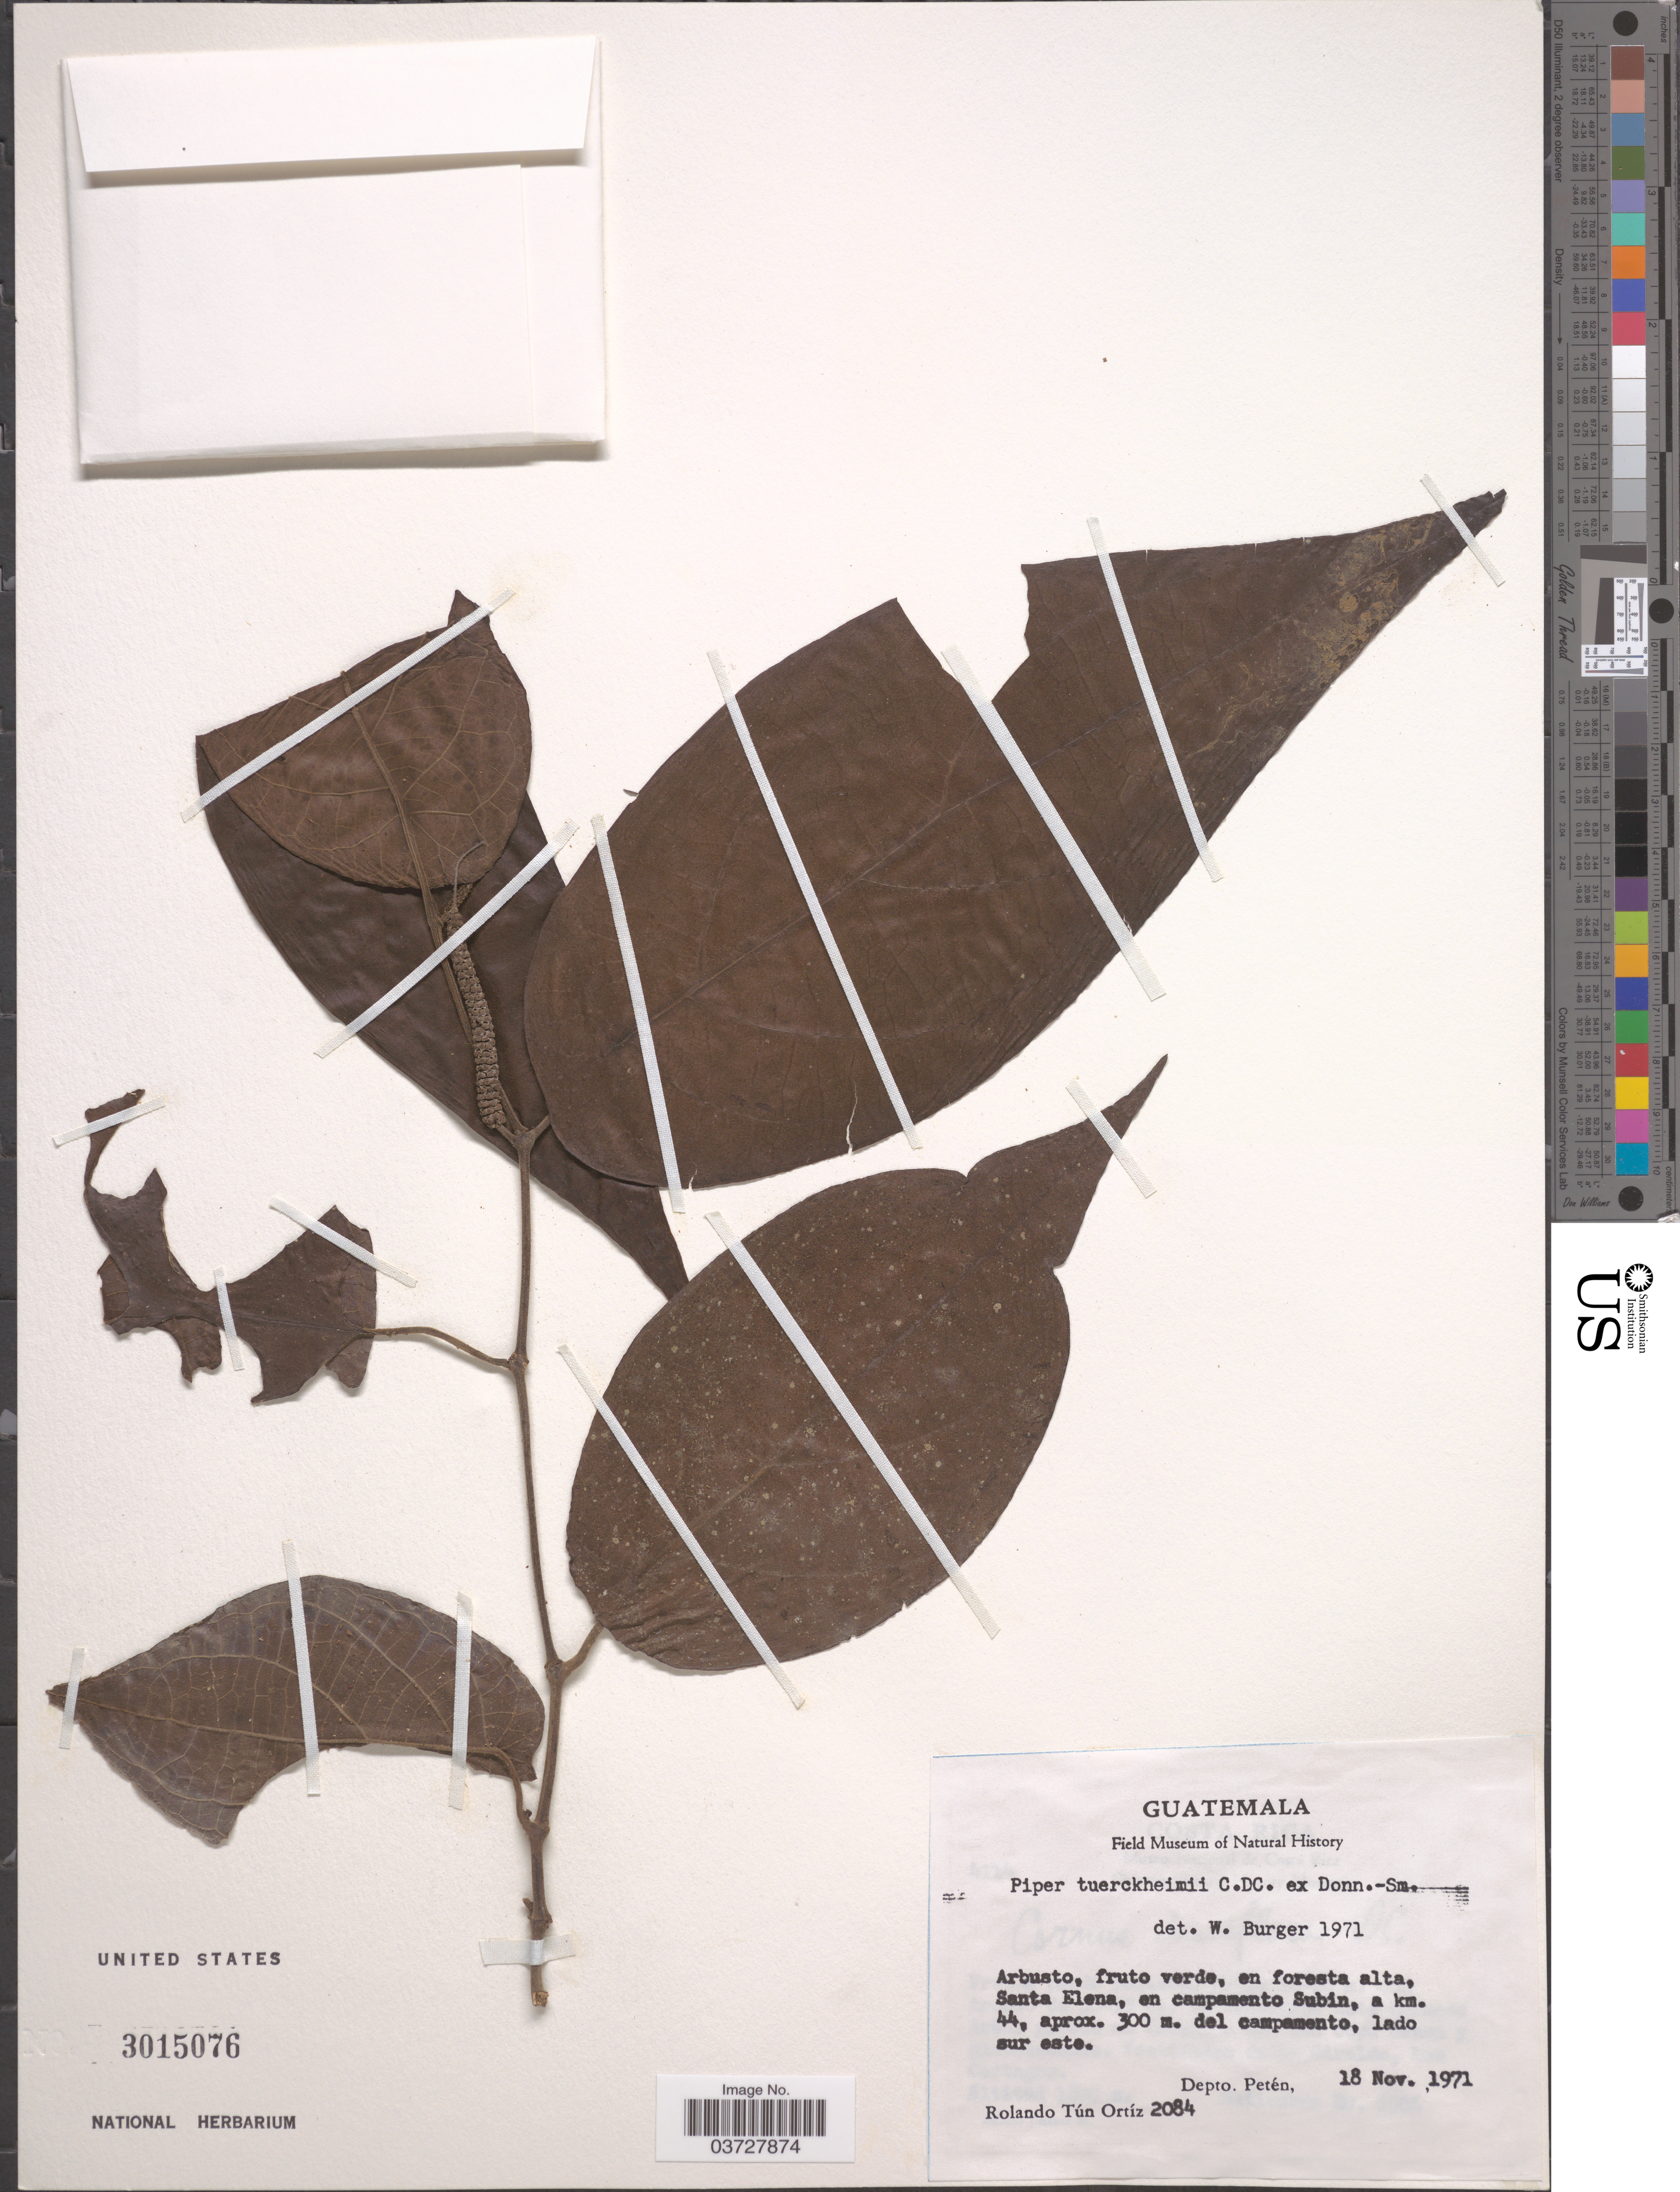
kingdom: Plantae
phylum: Tracheophyta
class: Magnoliopsida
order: Piperales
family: Piperaceae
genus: Piper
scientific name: Piper tuerckheimii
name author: C. DC.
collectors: R. T. Ortíz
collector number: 2084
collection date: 1971-11-18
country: Guatemala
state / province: El Peten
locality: Santa Elena, en campamento Subin, a km. 44, lado sur este. Depto. Petén.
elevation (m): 300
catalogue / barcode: US 3015076